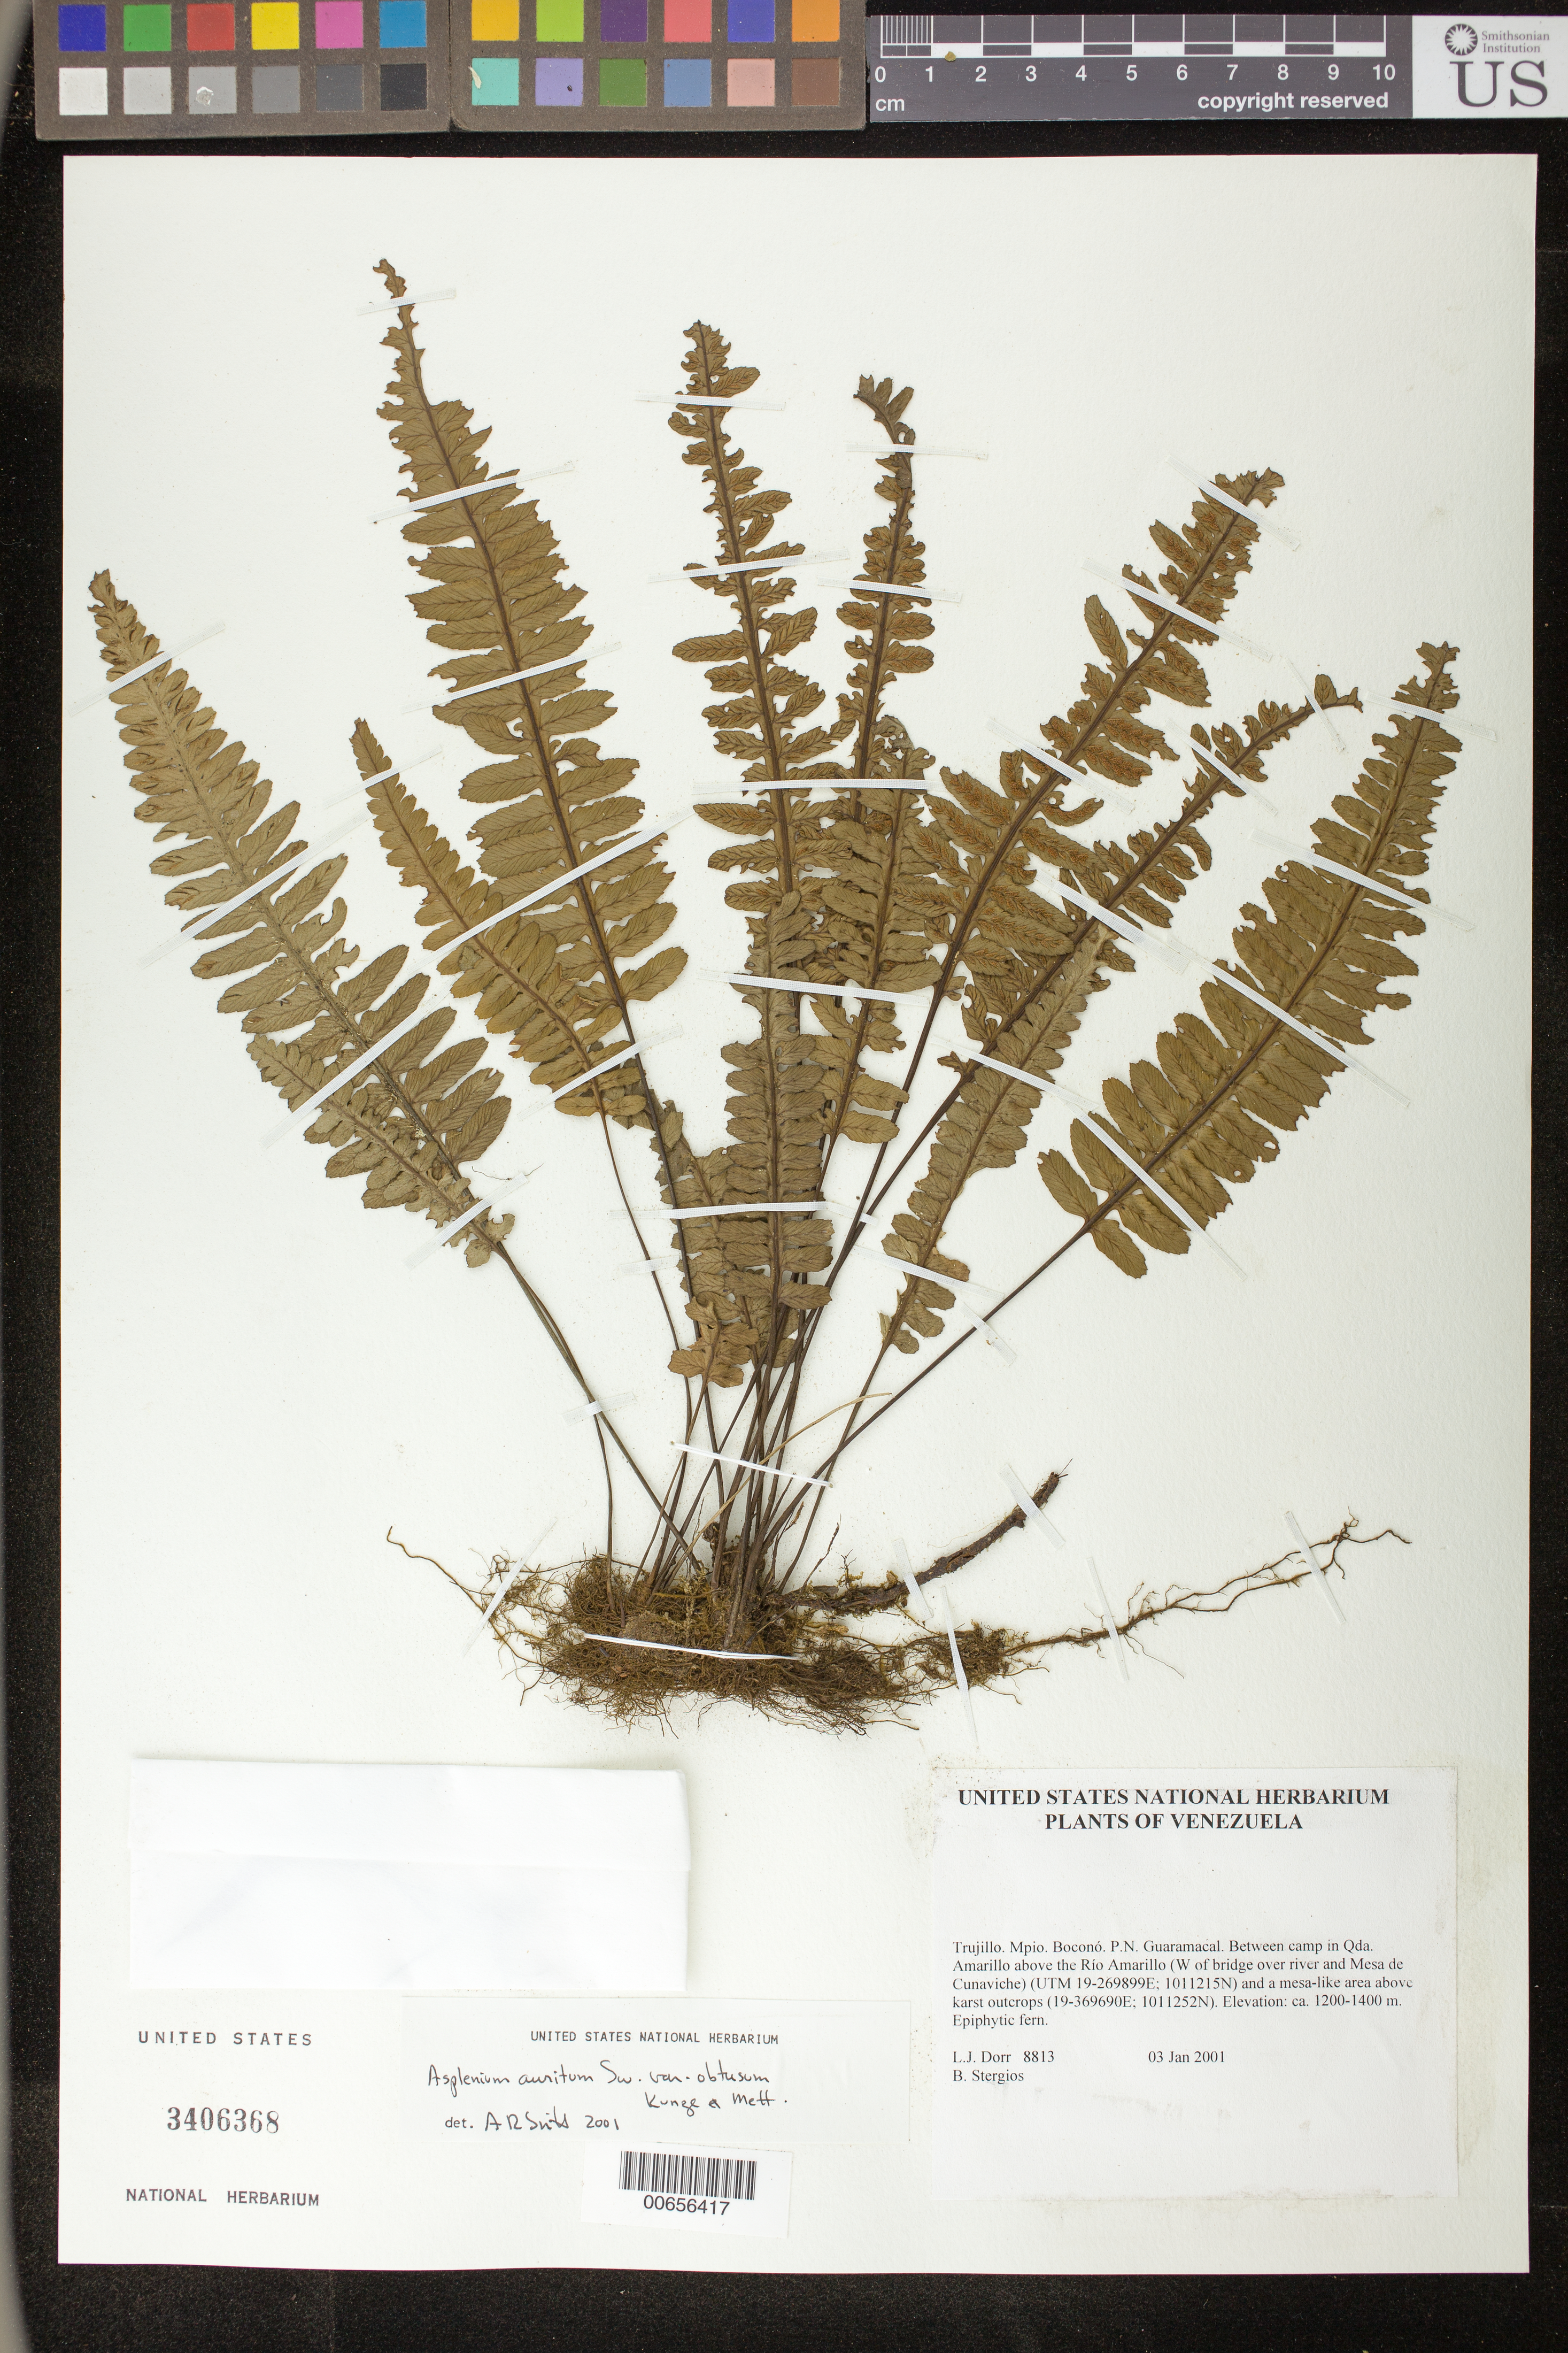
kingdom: Plantae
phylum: Tracheophyta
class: Polypodiopsida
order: Polypodiales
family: Aspleniaceae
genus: Asplenium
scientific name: Asplenium auritum var. obtusum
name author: Sw.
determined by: Smith, Alan R., (UC)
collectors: L. J. Dorr & B. G. Stergios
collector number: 8813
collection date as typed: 03 Jan 2001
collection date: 2001-01-03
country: Venezuela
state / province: Trujillo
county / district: Boconó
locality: Parque Nacional Guaramacal. Between camp in Qda Amarillo above Río Amarillo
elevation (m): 1200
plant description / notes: PORT, UC, US, VEN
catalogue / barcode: US 3406368